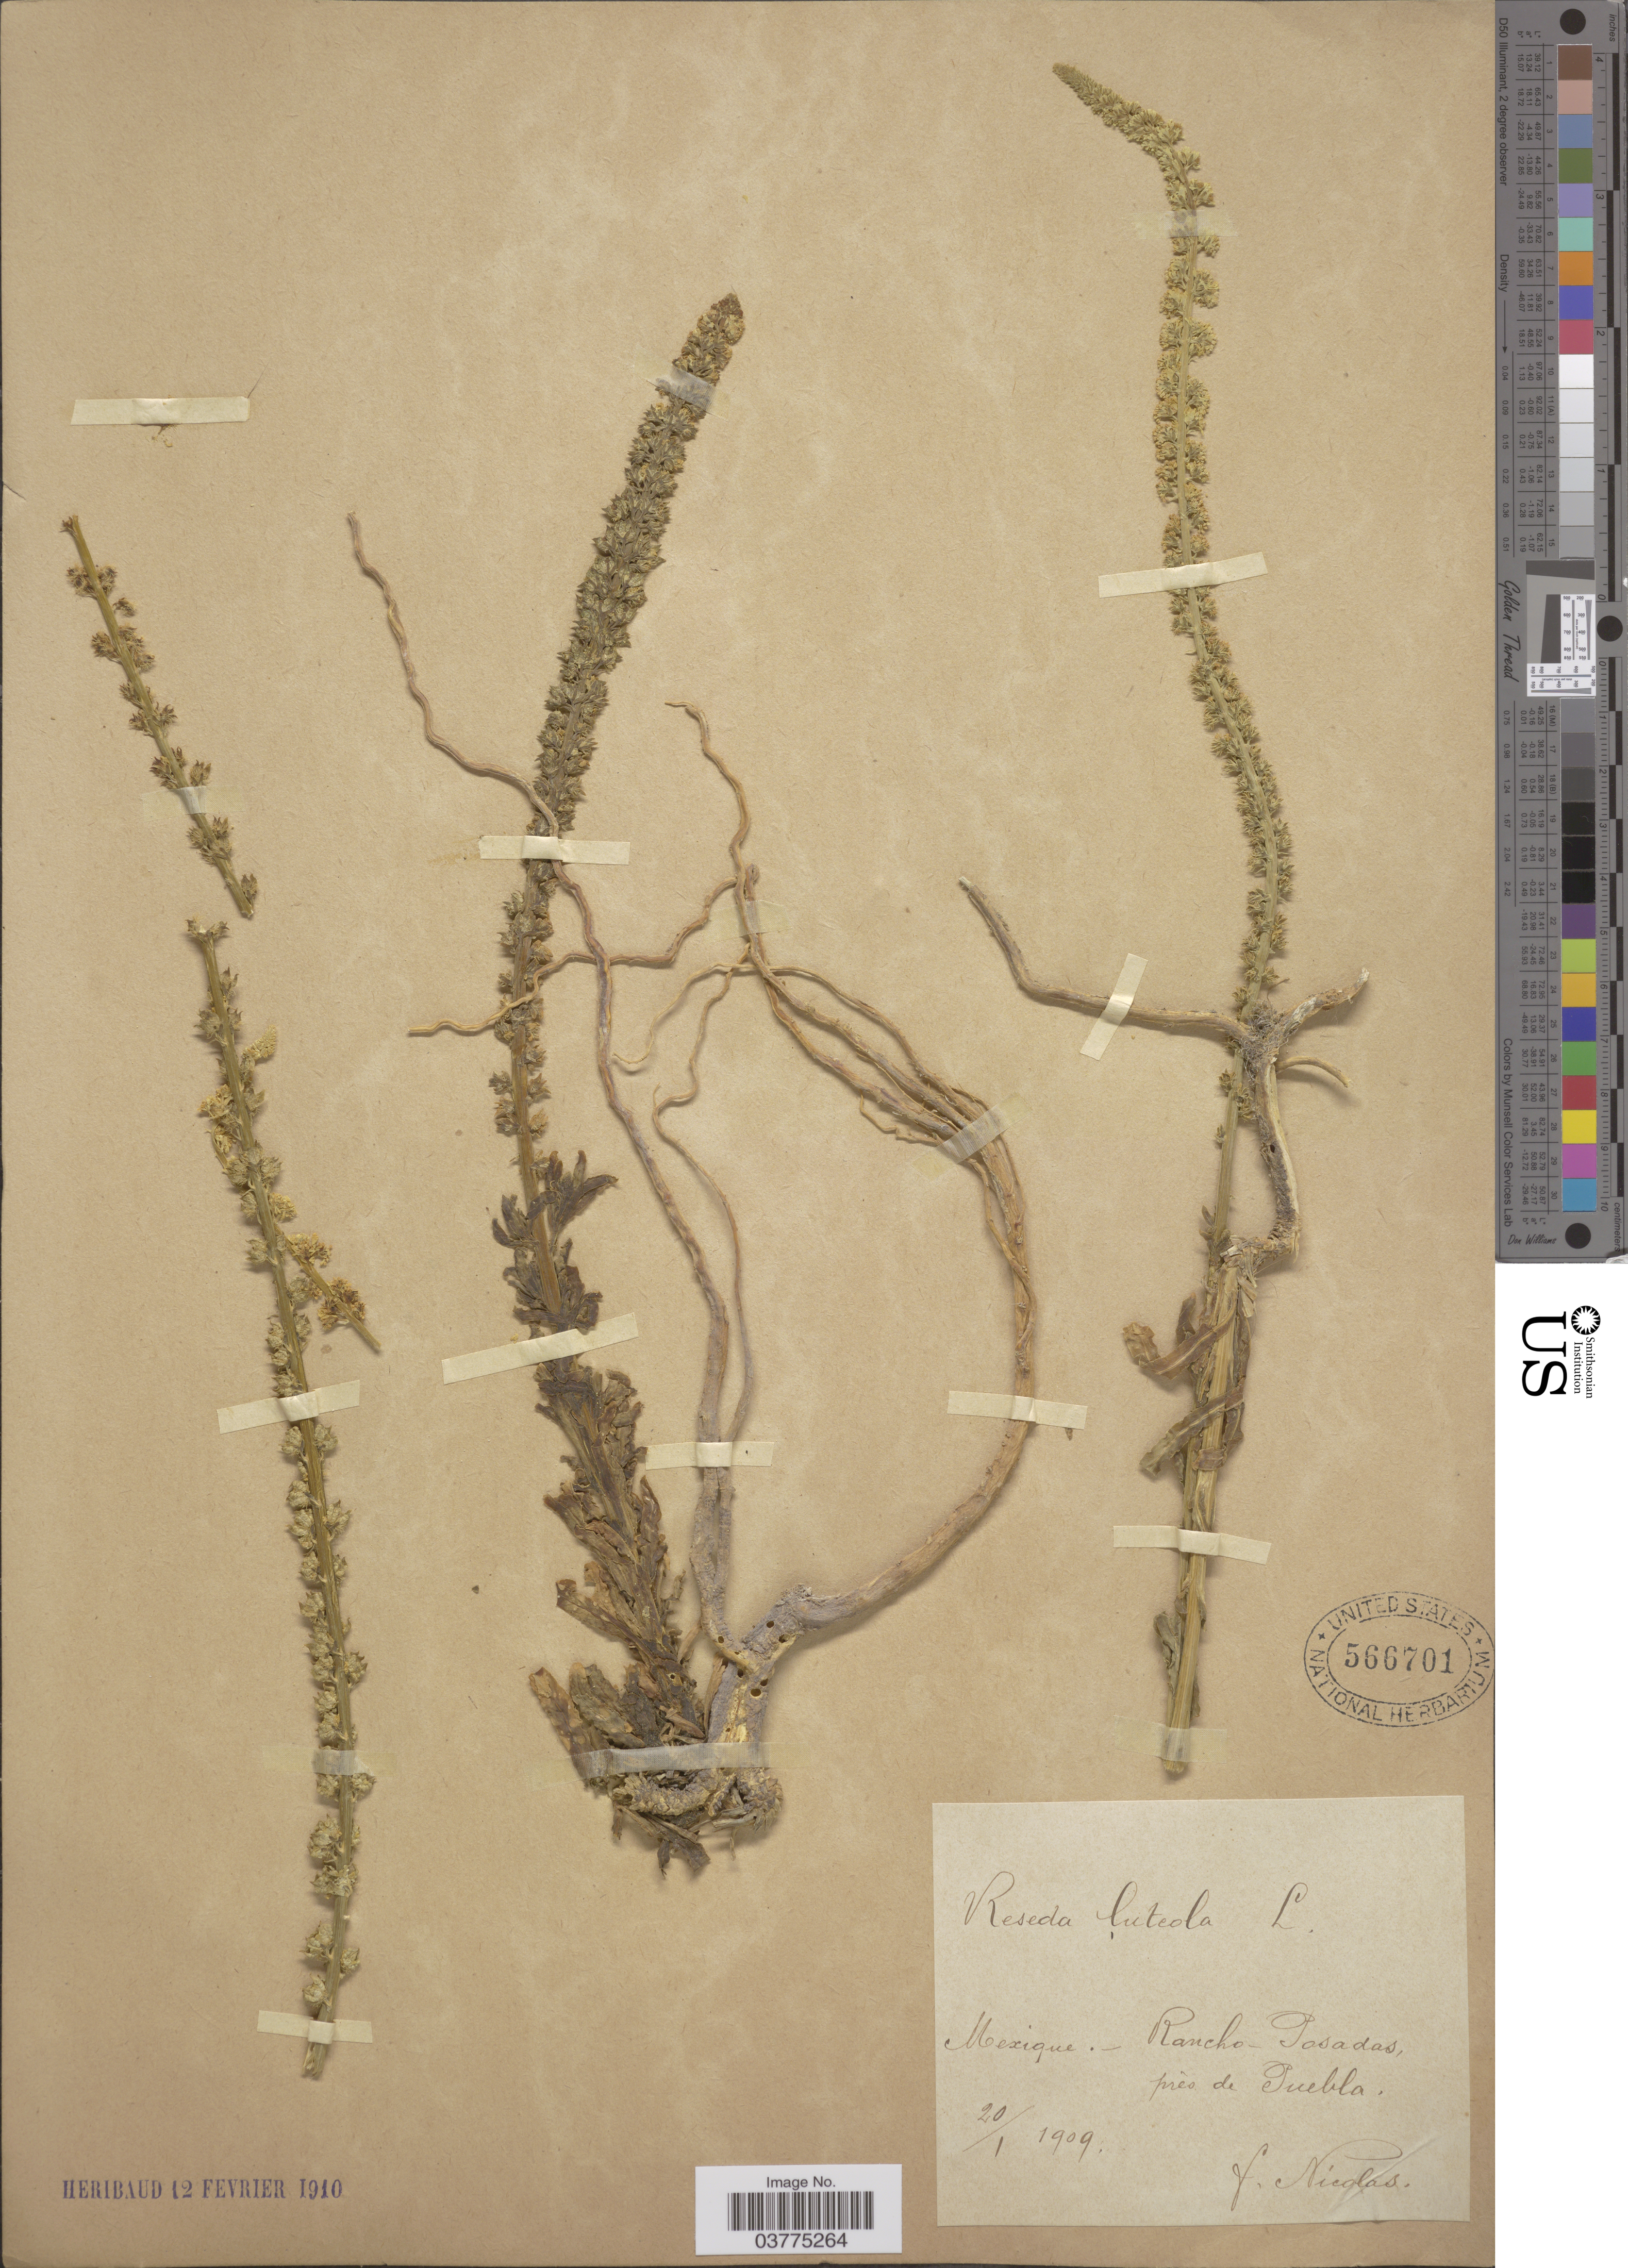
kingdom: Plantae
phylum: Tracheophyta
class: Magnoliopsida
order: Brassicales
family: Resedaceae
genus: Reseda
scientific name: Reseda luteola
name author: L.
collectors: F. Nicolas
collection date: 1909-01-20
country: Mexico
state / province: Puebla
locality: Mexique. - Rancho - Posadas, pies de Puebla.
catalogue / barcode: US 566701